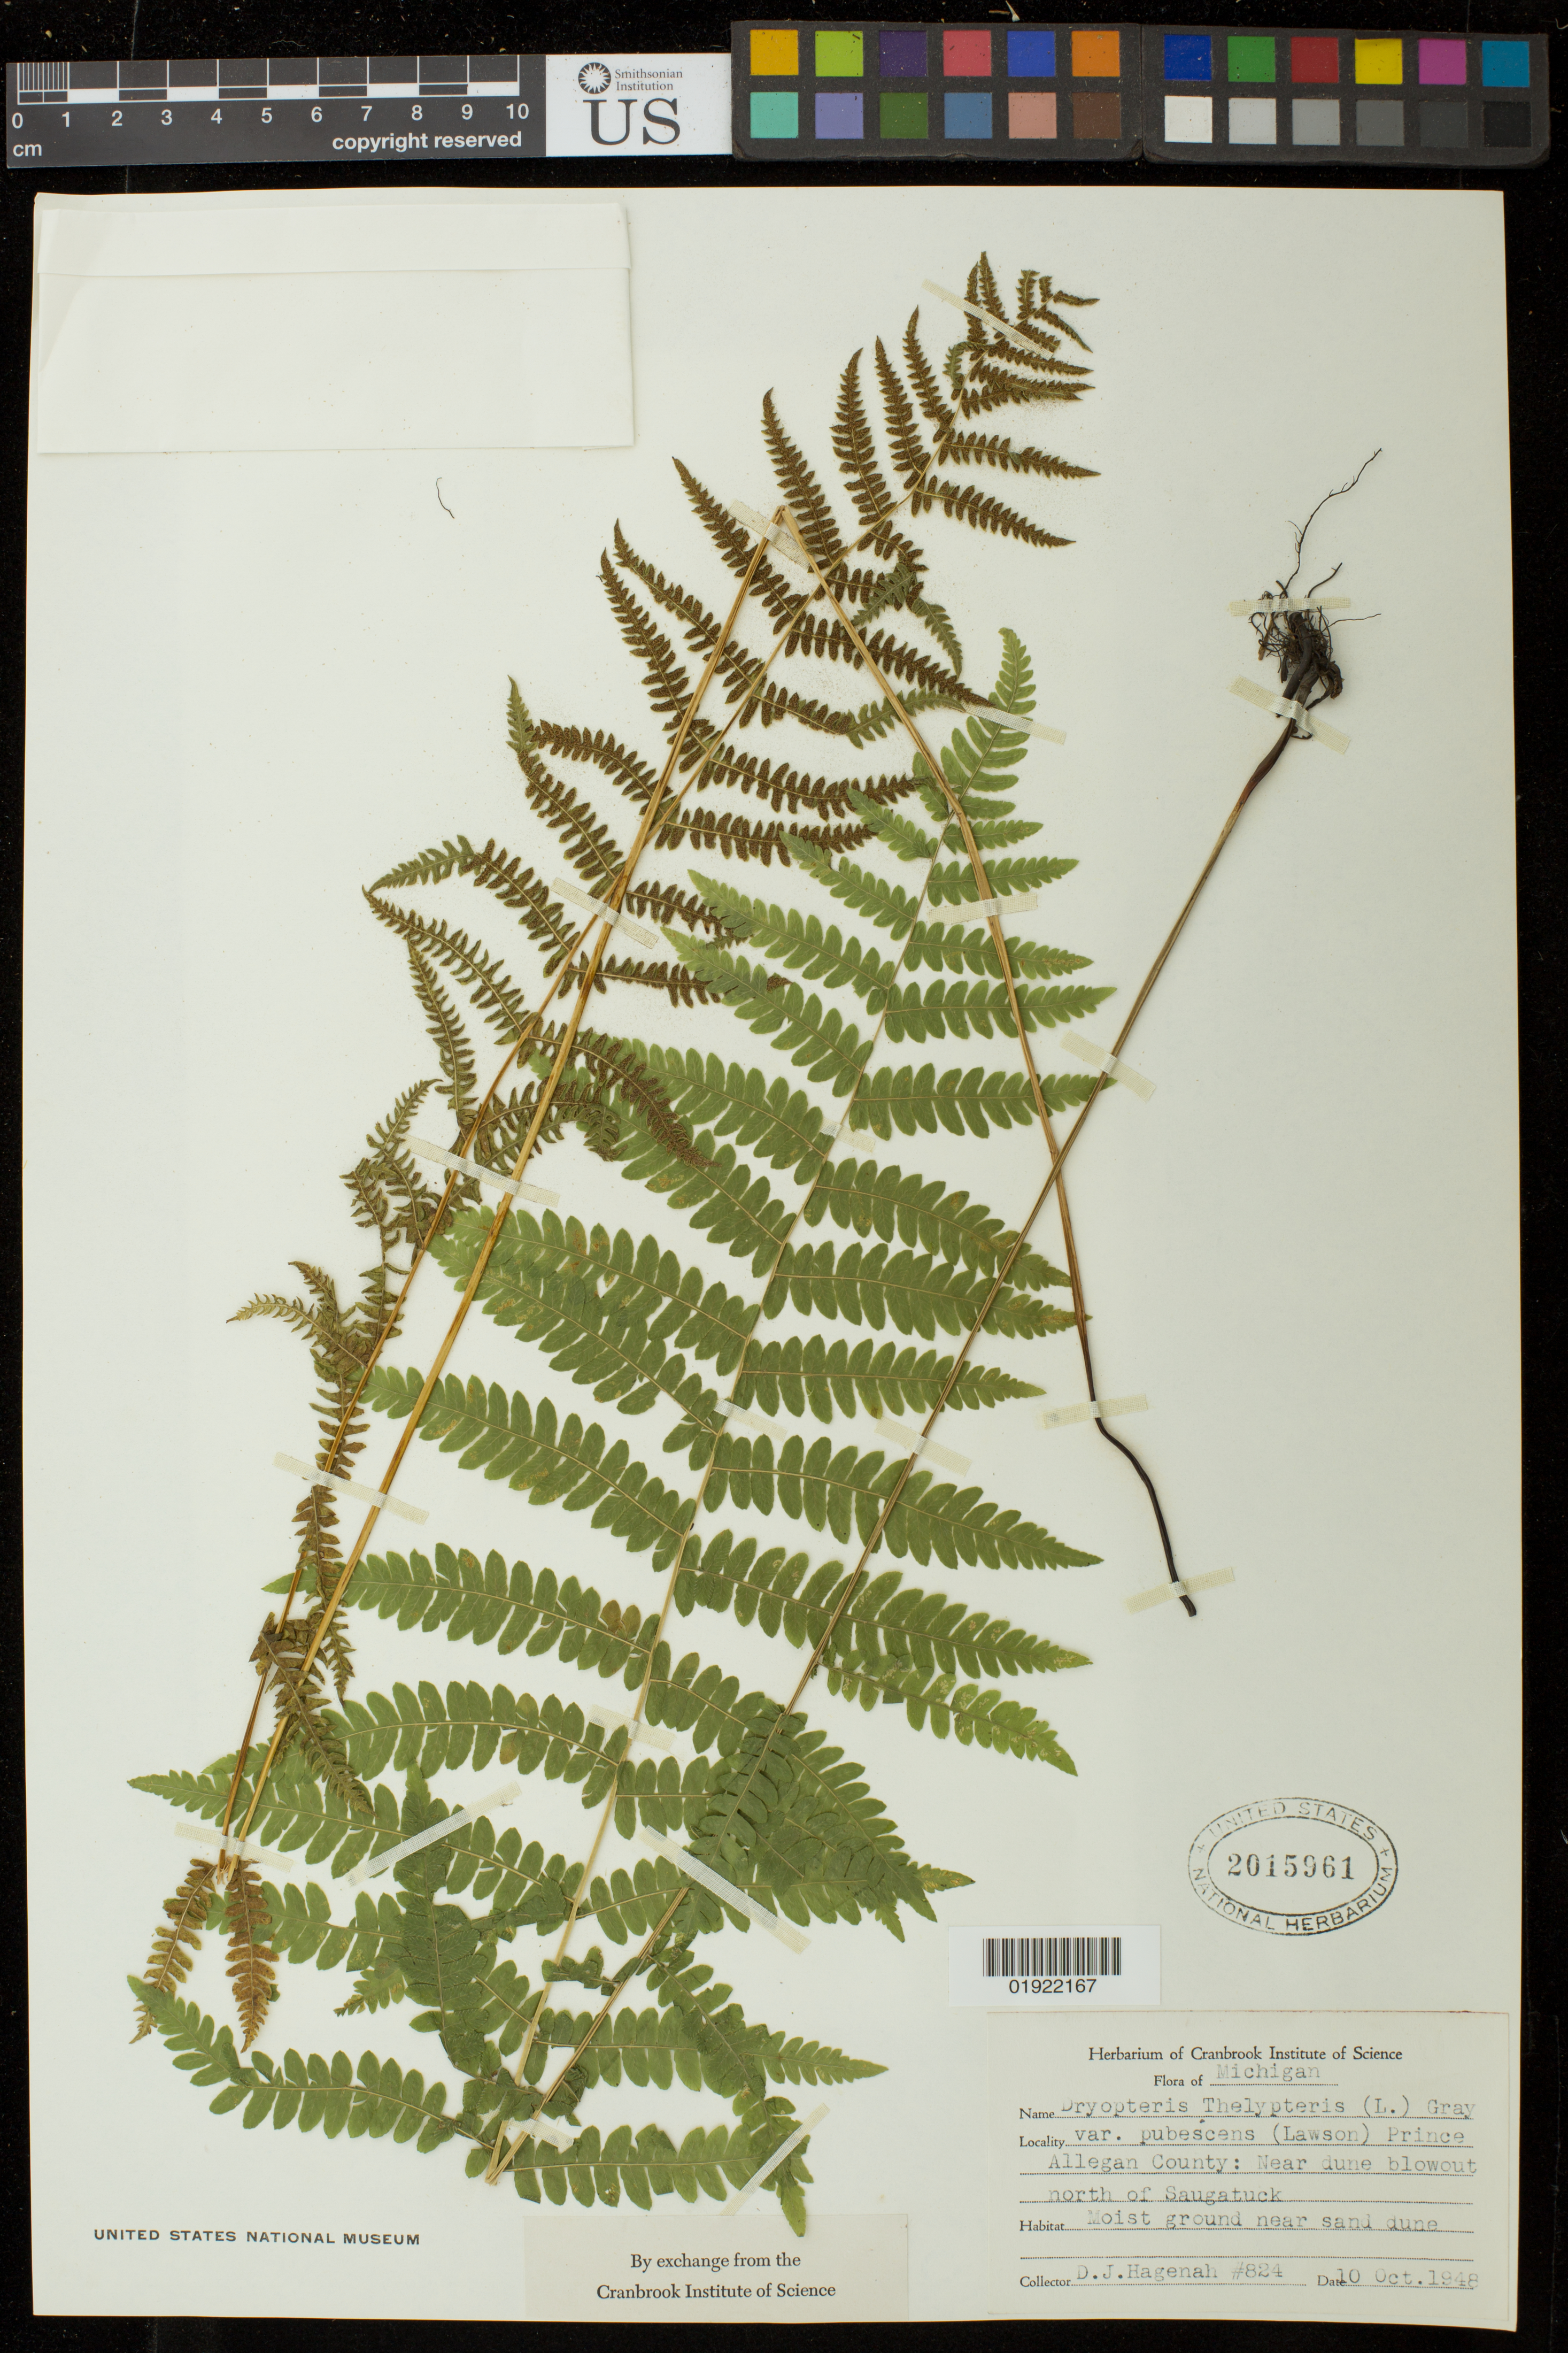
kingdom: Plantae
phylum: Tracheophyta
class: Polypodiopsida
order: Polypodiales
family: Thelypteridaceae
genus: Thelypteris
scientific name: Thelypteris palustris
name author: (Salisb.) Schott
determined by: Schott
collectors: D. Hagenah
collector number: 824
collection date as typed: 10 Oct. 1948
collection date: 1948-10-10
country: United States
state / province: Michigan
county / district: Allegan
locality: near dune blowout north of Saugatuck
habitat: moist ground near sand dune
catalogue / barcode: US 2015961